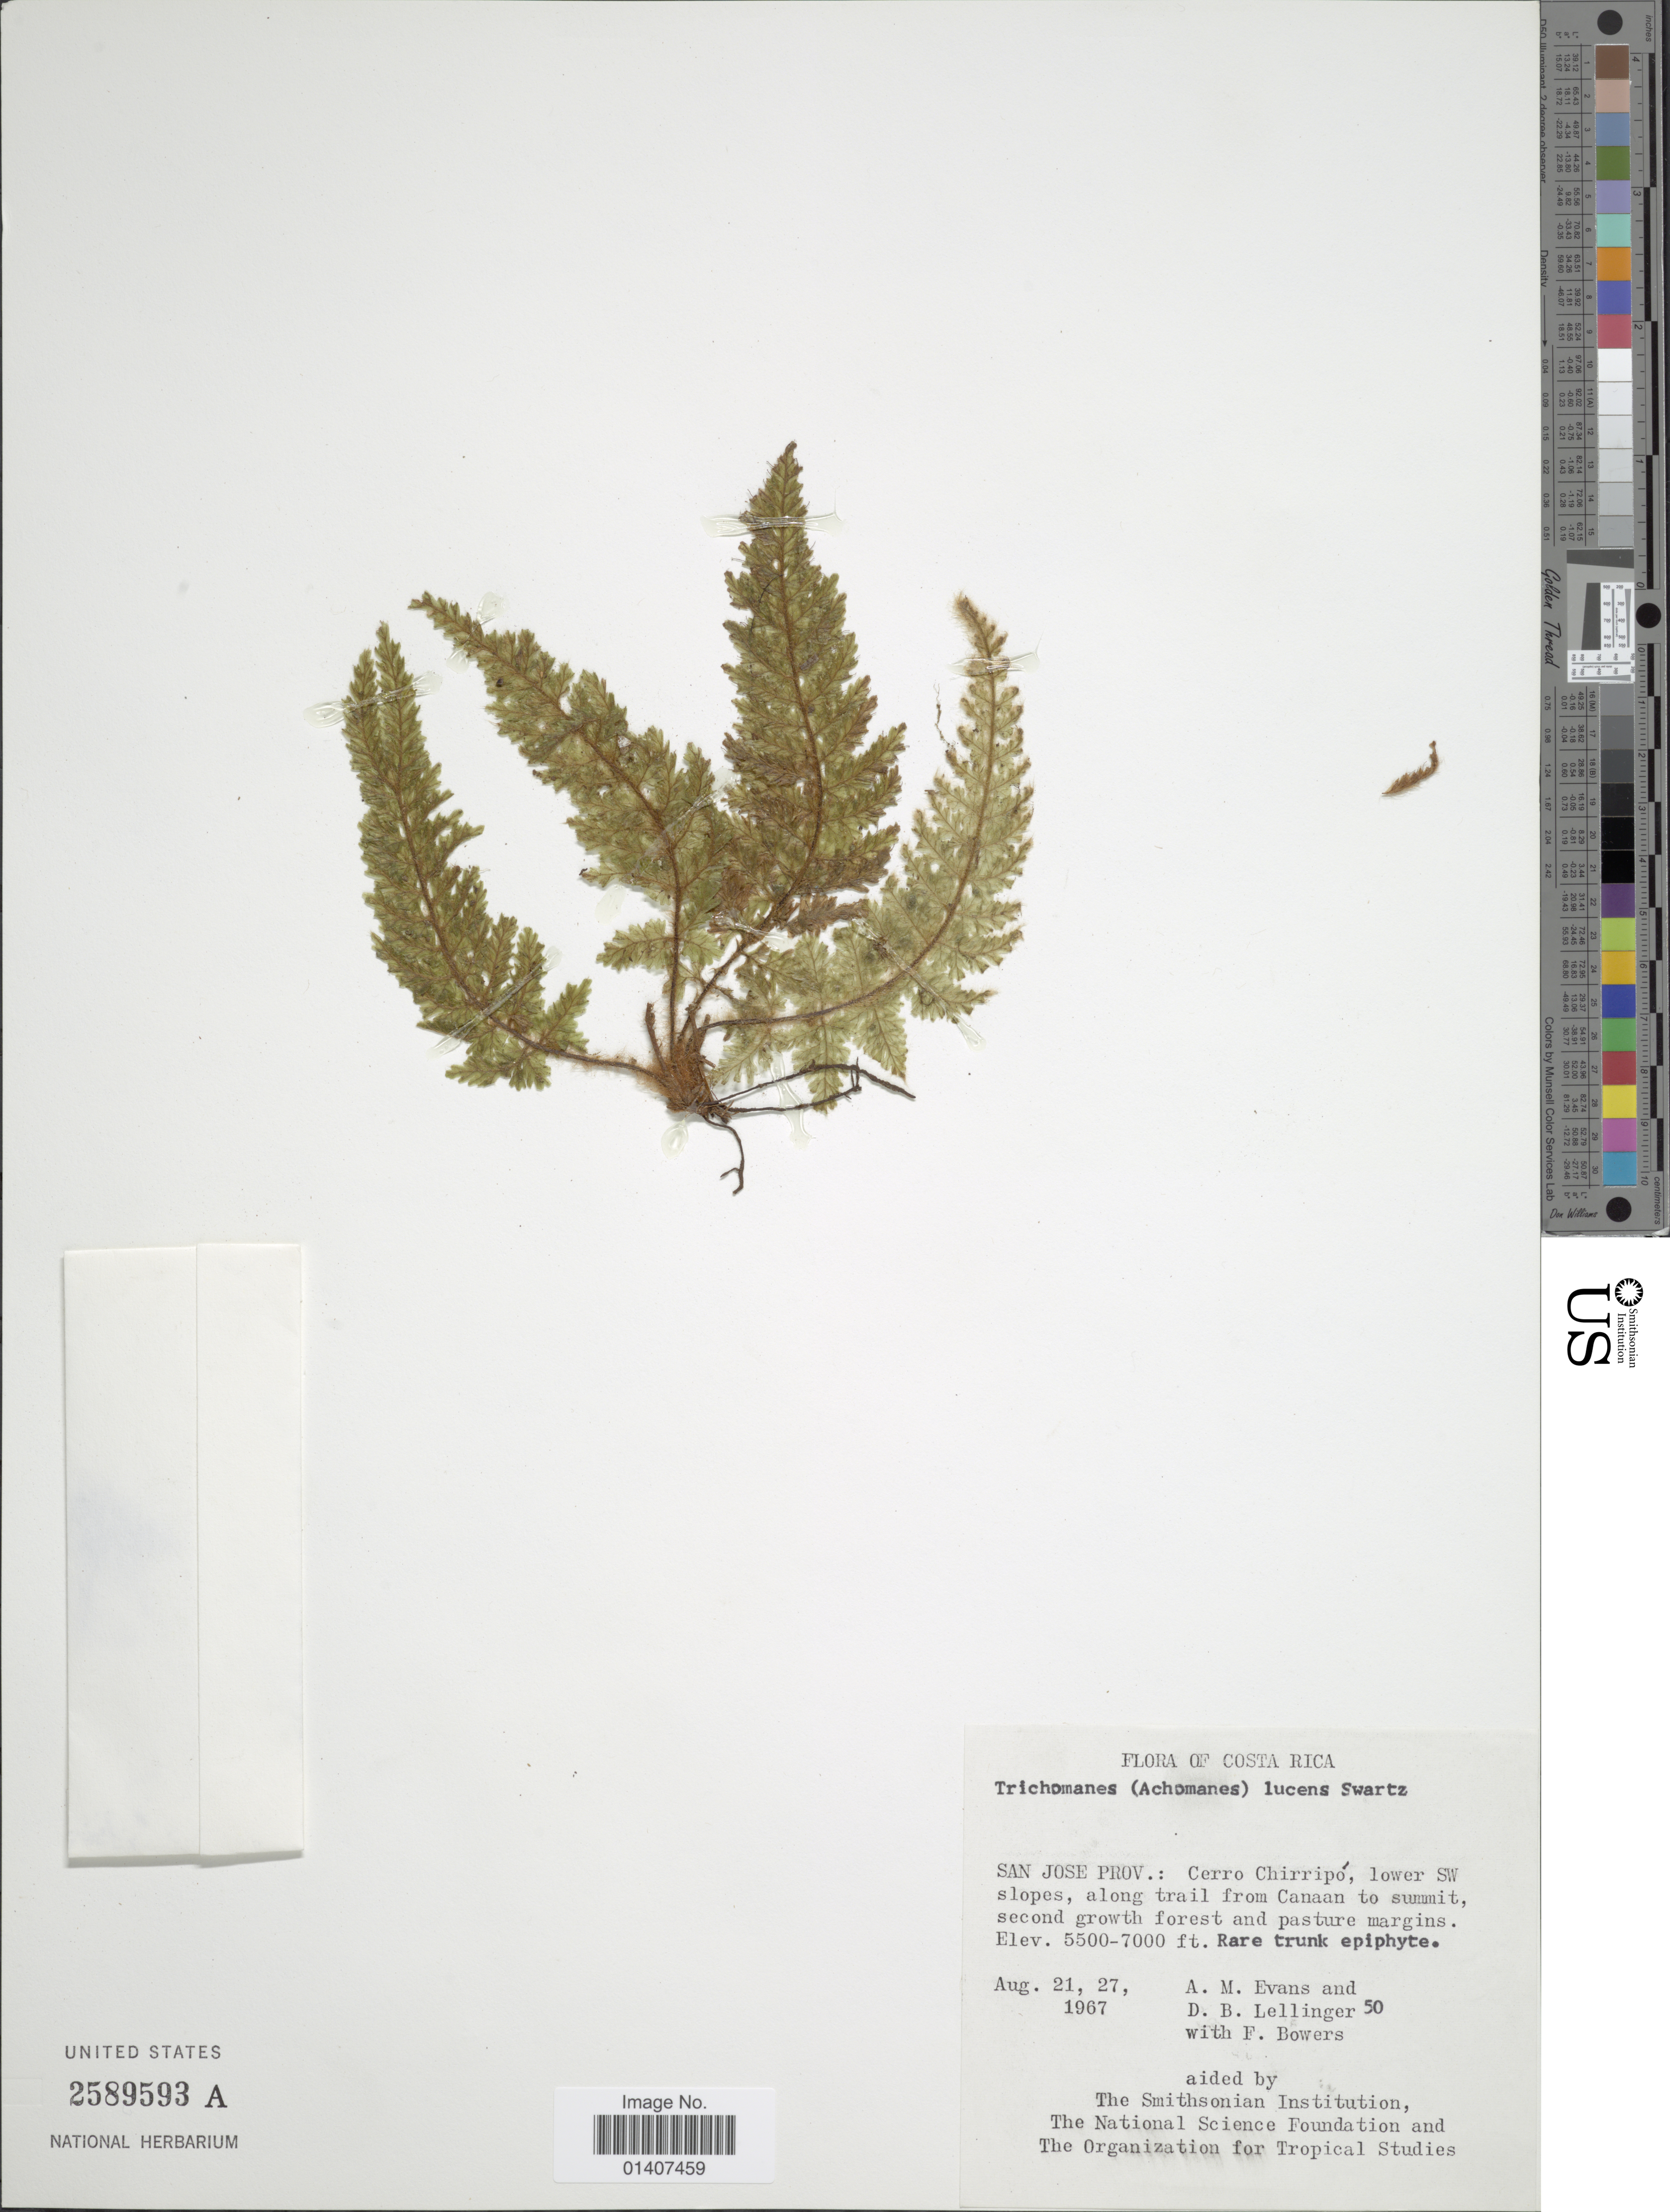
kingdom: Plantae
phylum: Tracheophyta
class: Polypodiopsida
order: Hymenophyllales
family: Hymenophyllaceae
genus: Trichomanes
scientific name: Trichomanes lucens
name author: Sw.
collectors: A. M. Evans, D. B. Lellinger & F. Bowers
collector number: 50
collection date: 1967-08-21/1967-08-27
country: Costa Rica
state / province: San José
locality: San Jose prov.: Cerro Chirripó, lower SW slopes, along trail from Canaan to summit, second growth forest and pasture margins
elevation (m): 5500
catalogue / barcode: US 2589593A